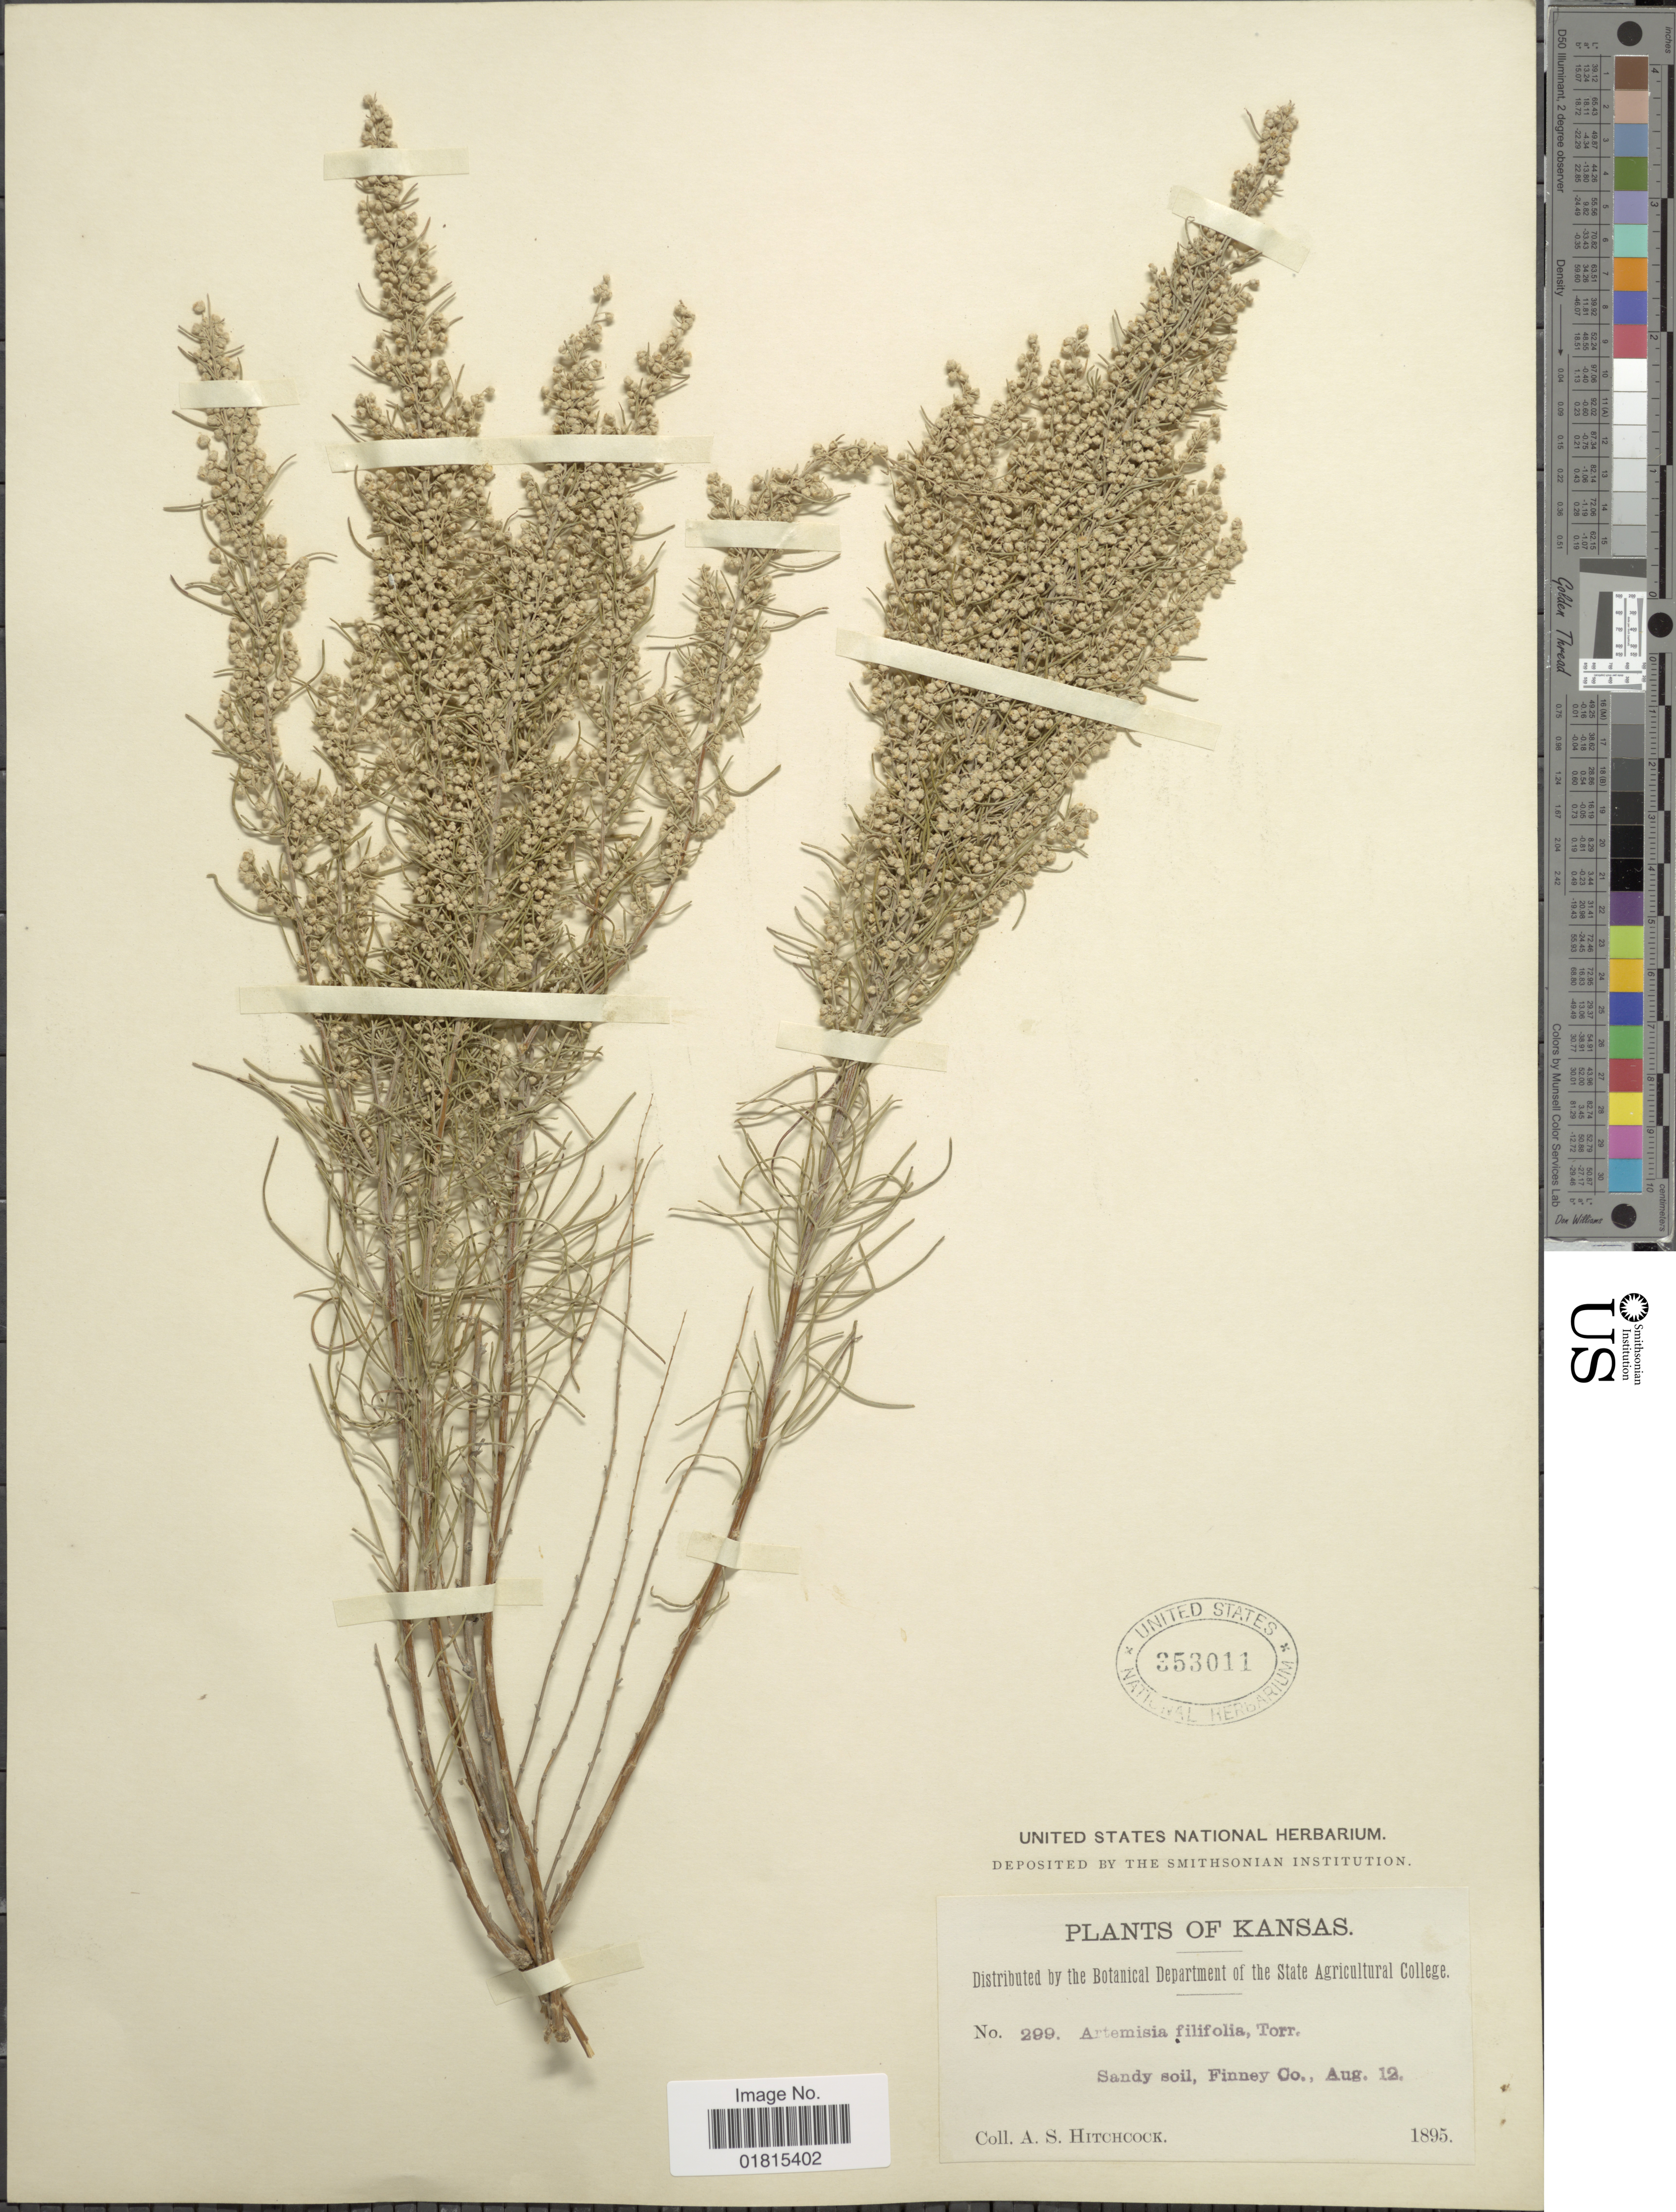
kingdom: Plantae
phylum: Tracheophyta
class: Magnoliopsida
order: Asterales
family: Asteraceae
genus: Artemisia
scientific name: Artemisia filifolia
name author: Torr.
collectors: A. S. Hitchcock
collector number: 299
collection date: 1895-08-12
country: United States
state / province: Kansas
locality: Sandy soil, Finney Co.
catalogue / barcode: US 353011